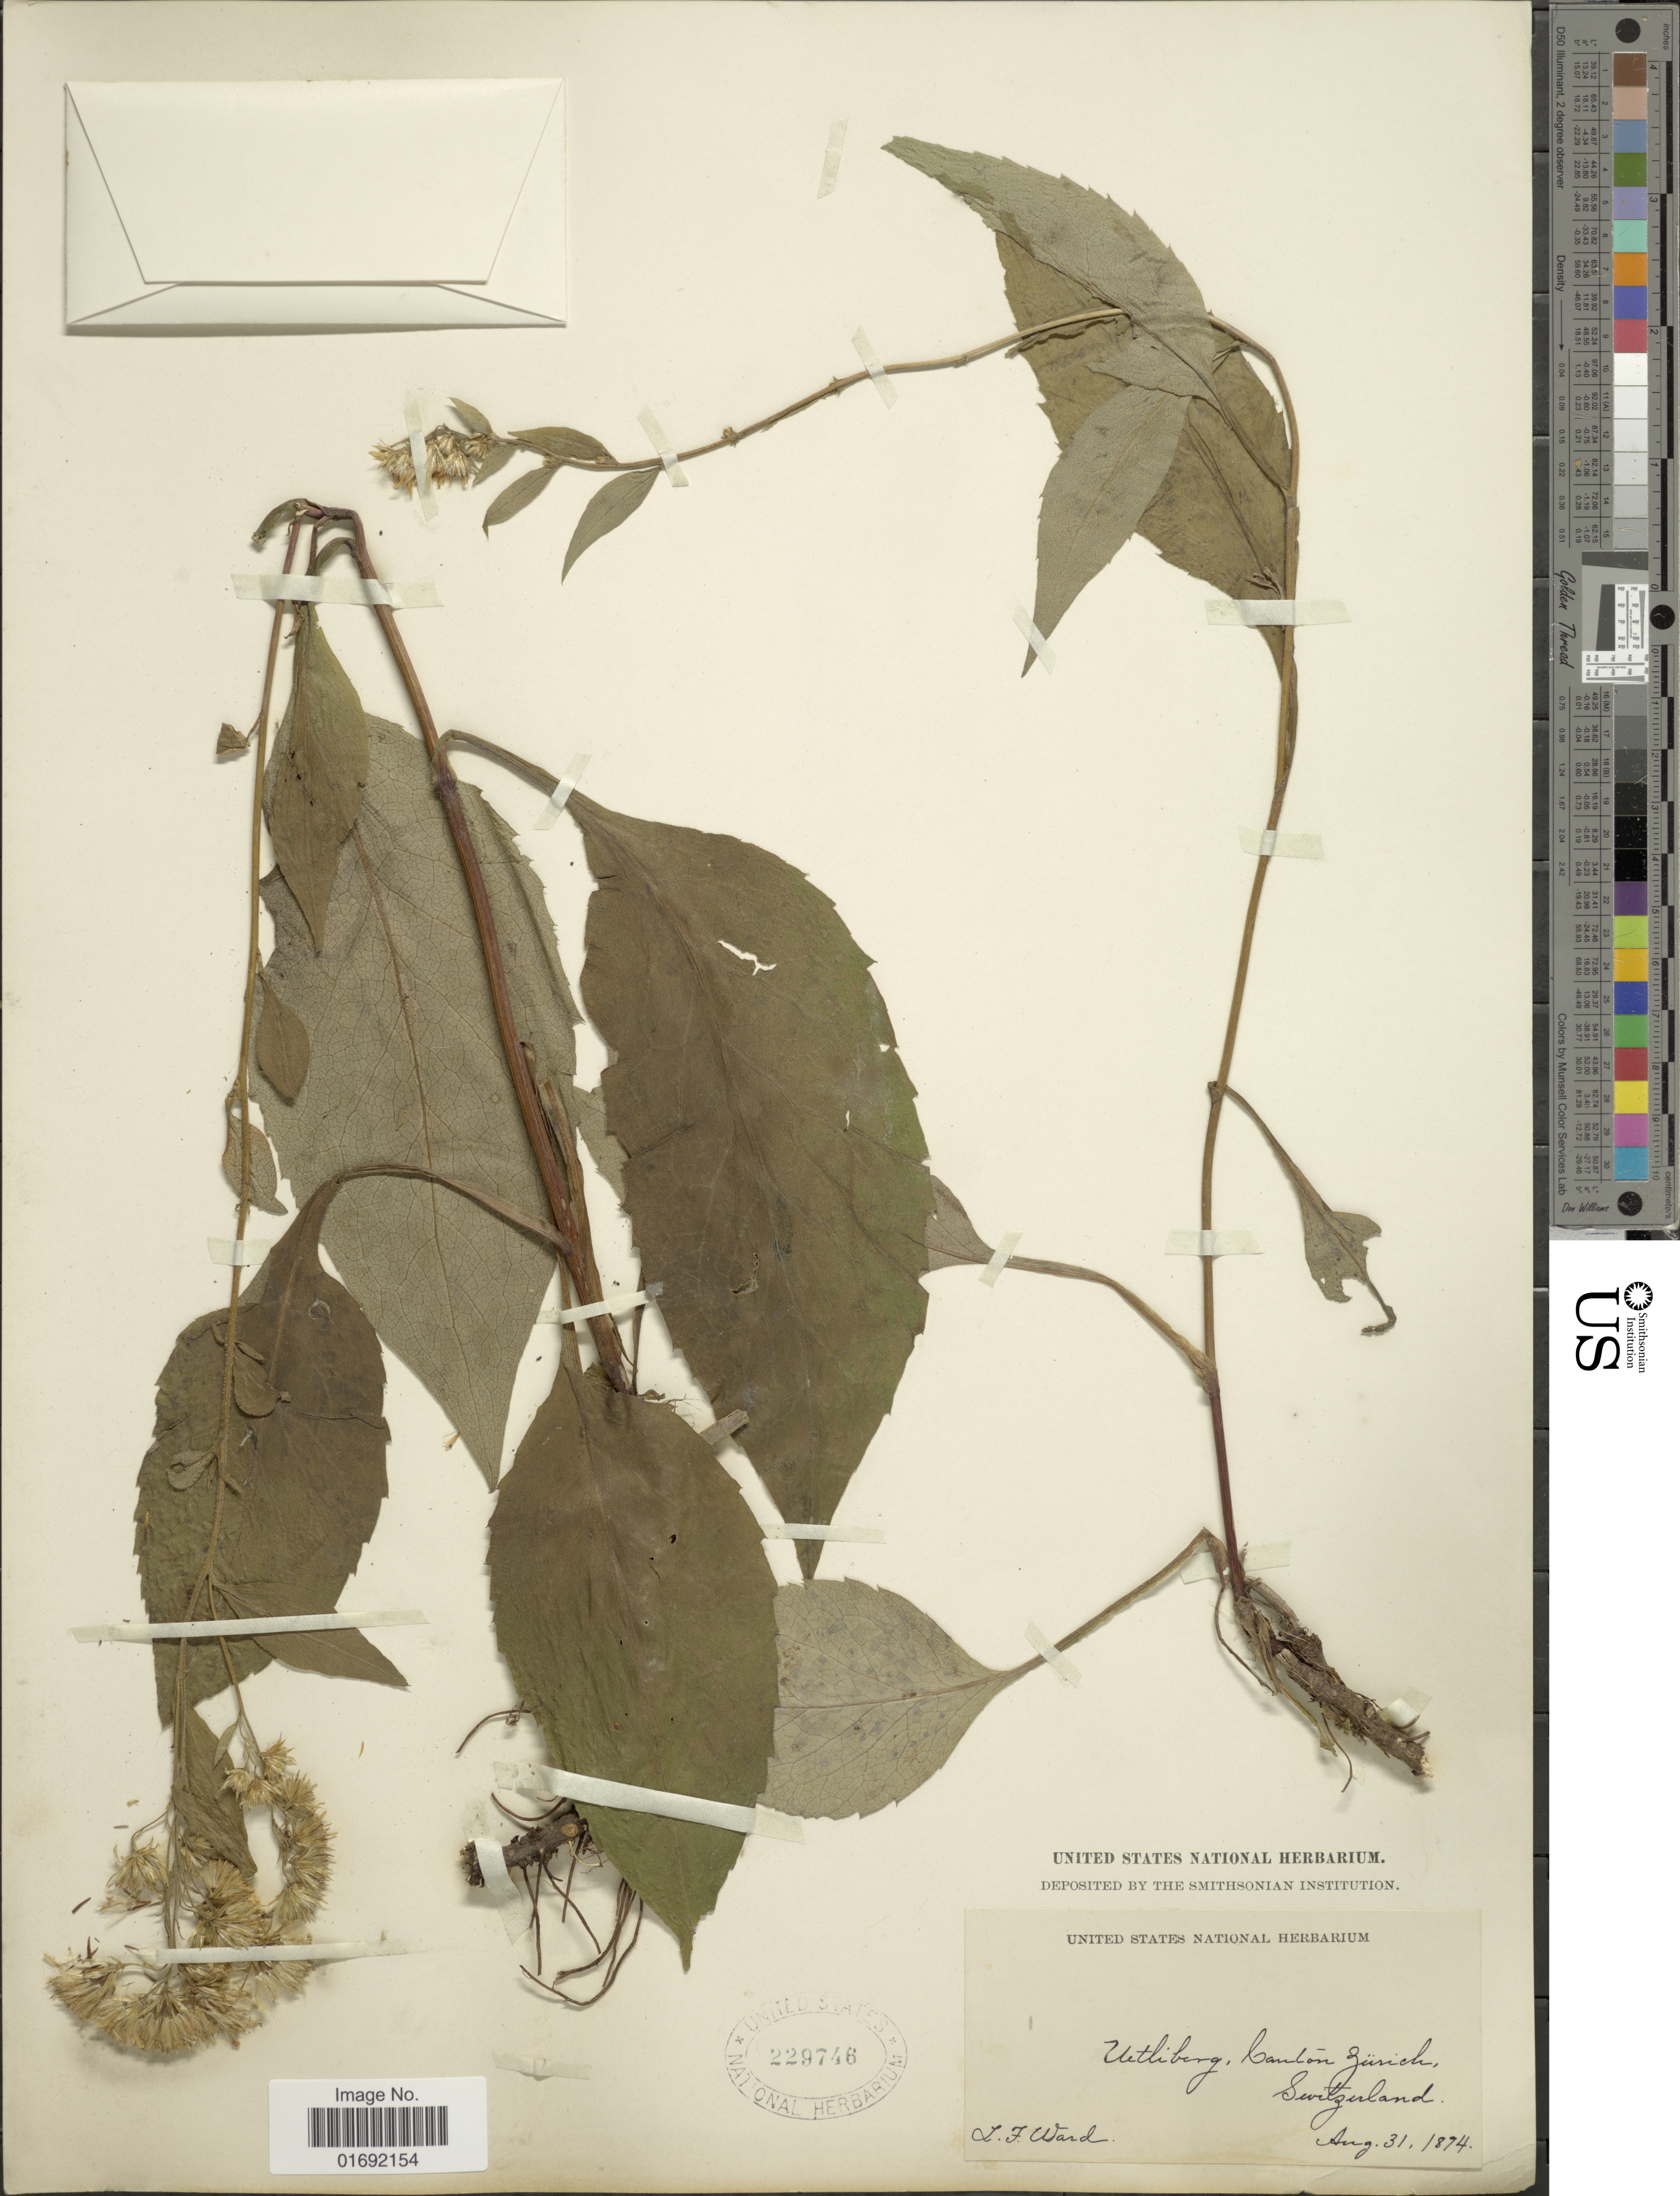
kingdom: Plantae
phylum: Tracheophyta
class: Magnoliopsida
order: Asterales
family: Asteraceae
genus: Solidago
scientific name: Solidago sp.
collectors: L. Ward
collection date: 1874-08-31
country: Switzerland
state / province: Zurich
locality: Uetliberg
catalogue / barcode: US 229746